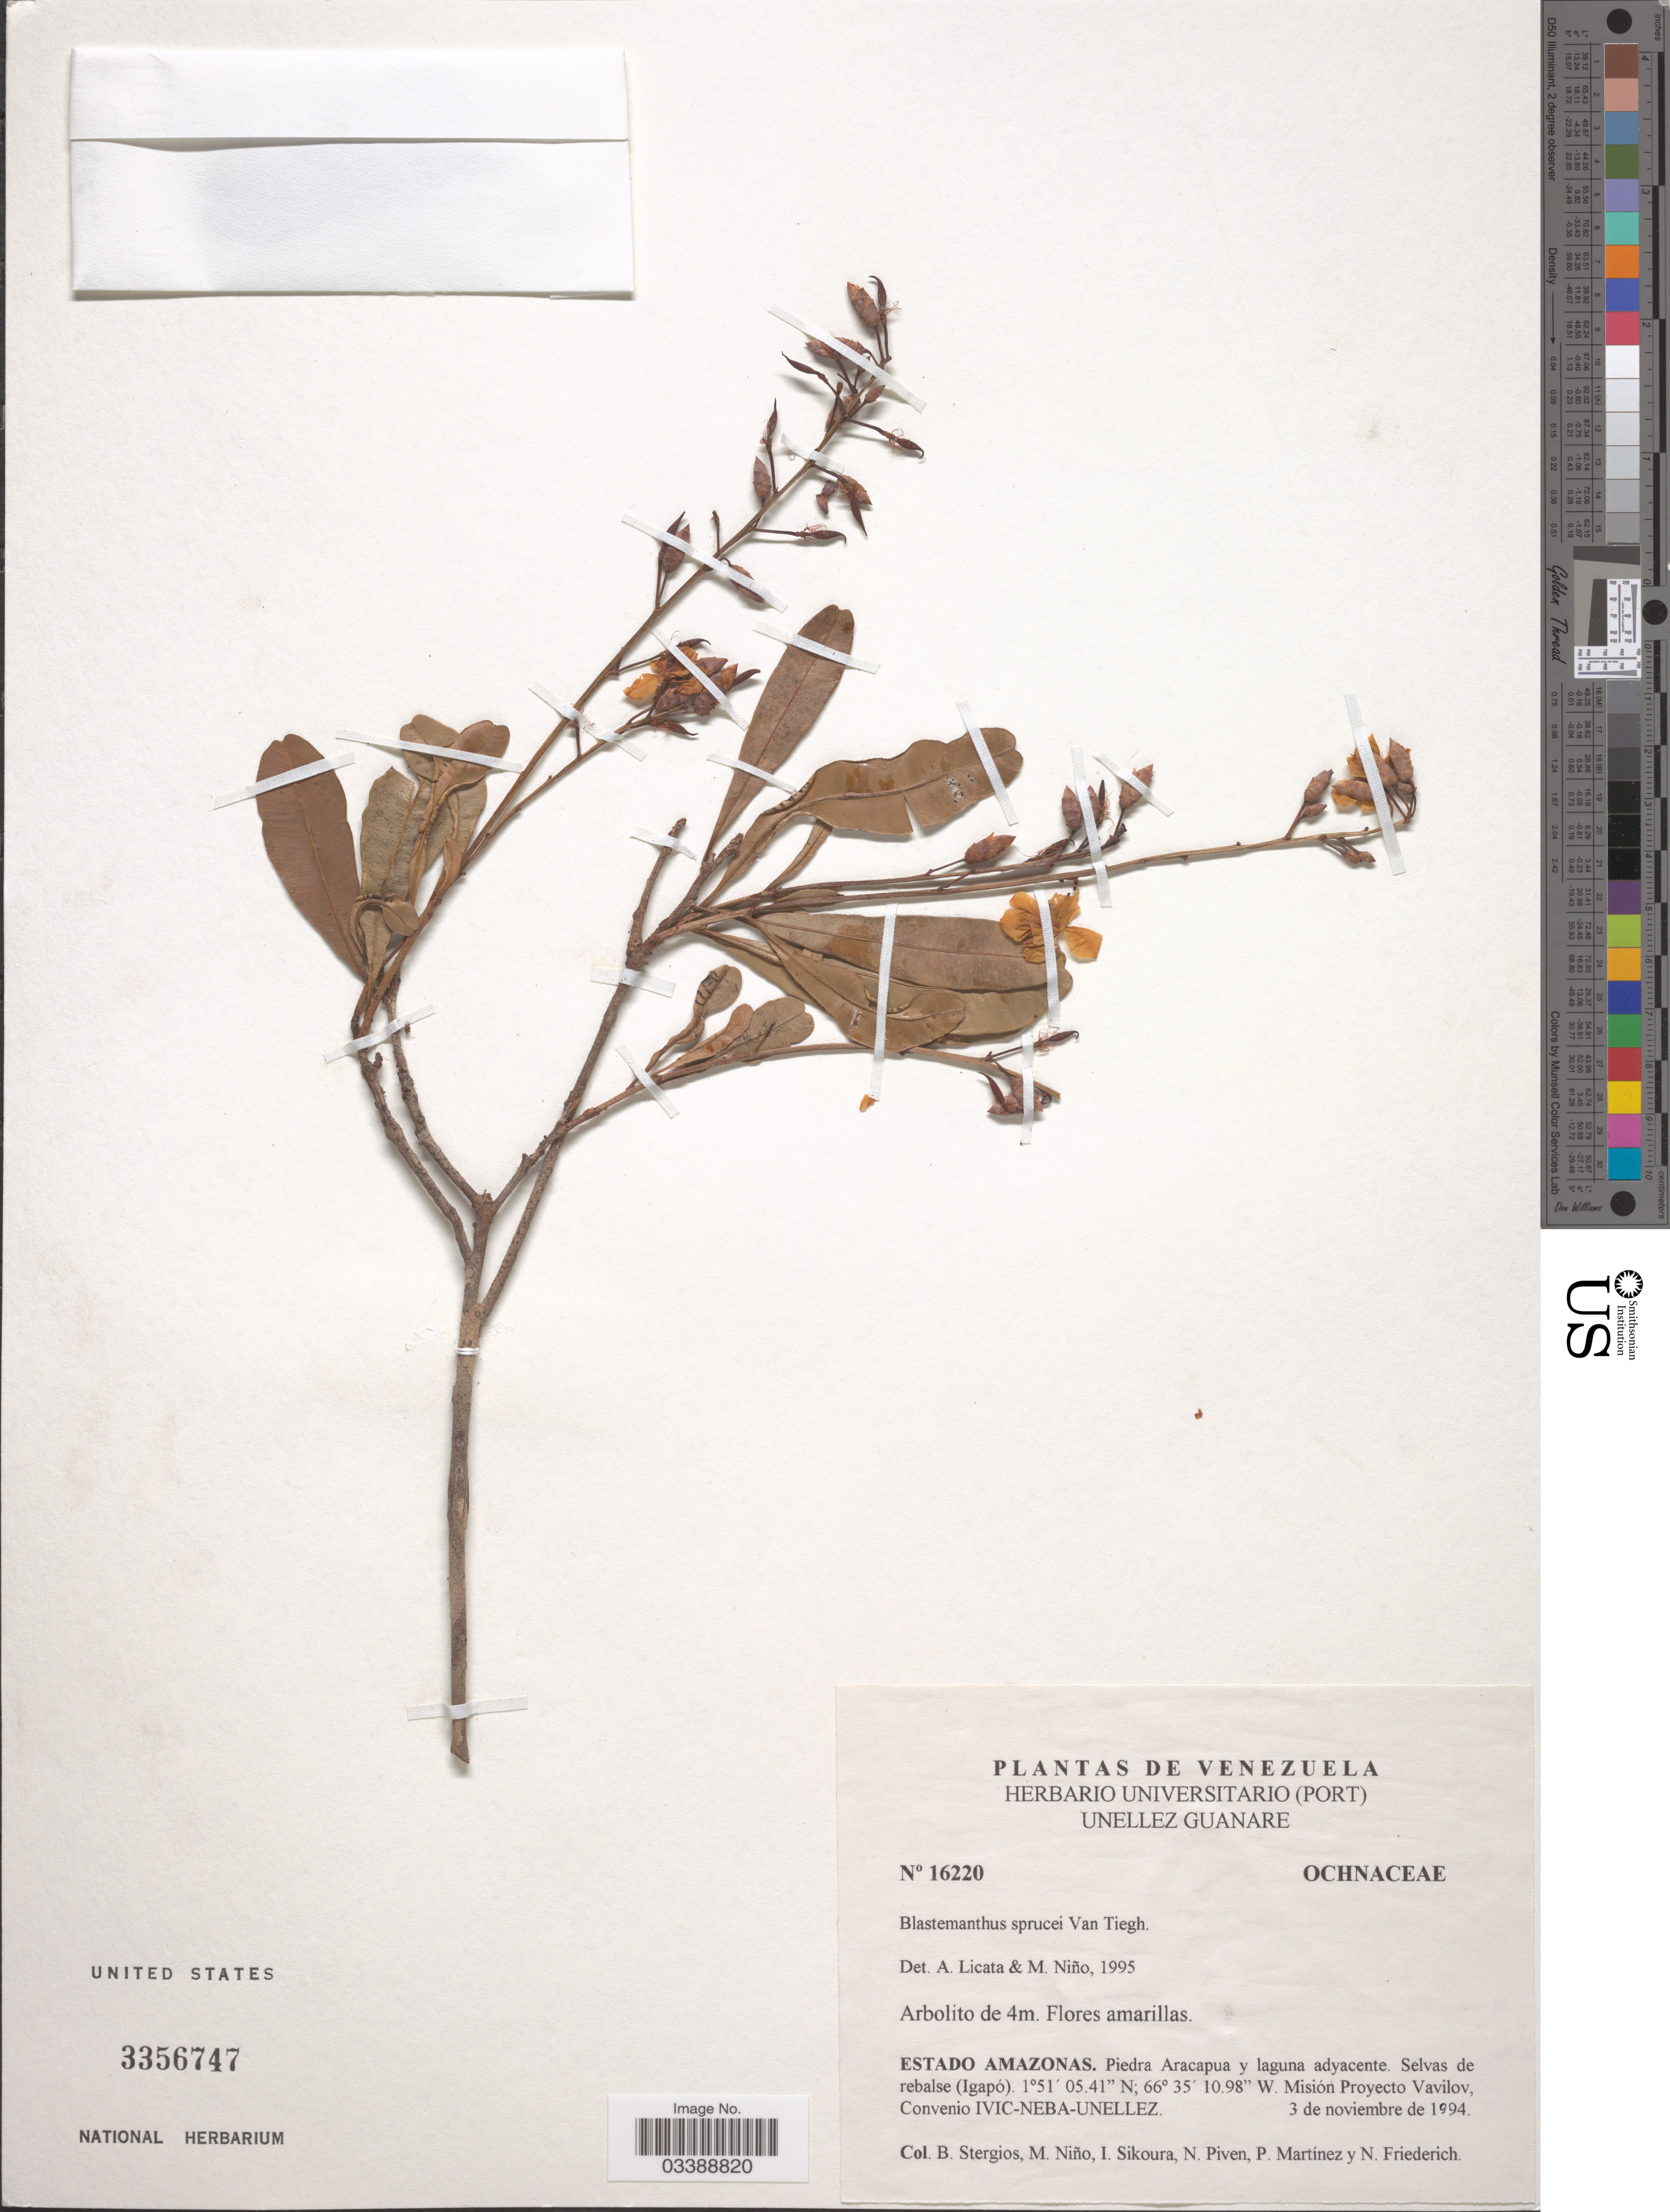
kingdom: Plantae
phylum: Tracheophyta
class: Magnoliopsida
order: Malpighiales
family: Ochnaceae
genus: Blastemanthus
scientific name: Blastemanthus sprucei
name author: Tiegh.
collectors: B. G. Stergios, S. M. Niño, I. Sikoura, N. Piven, P. Martinez & N. Friederich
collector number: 16220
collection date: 1994-11-03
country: Venezuela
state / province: Amazonas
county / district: Río Negro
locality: Piedra Aracapua y laguna adyacente. Selvas de rebalse (Igapó)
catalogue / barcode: US 3356747